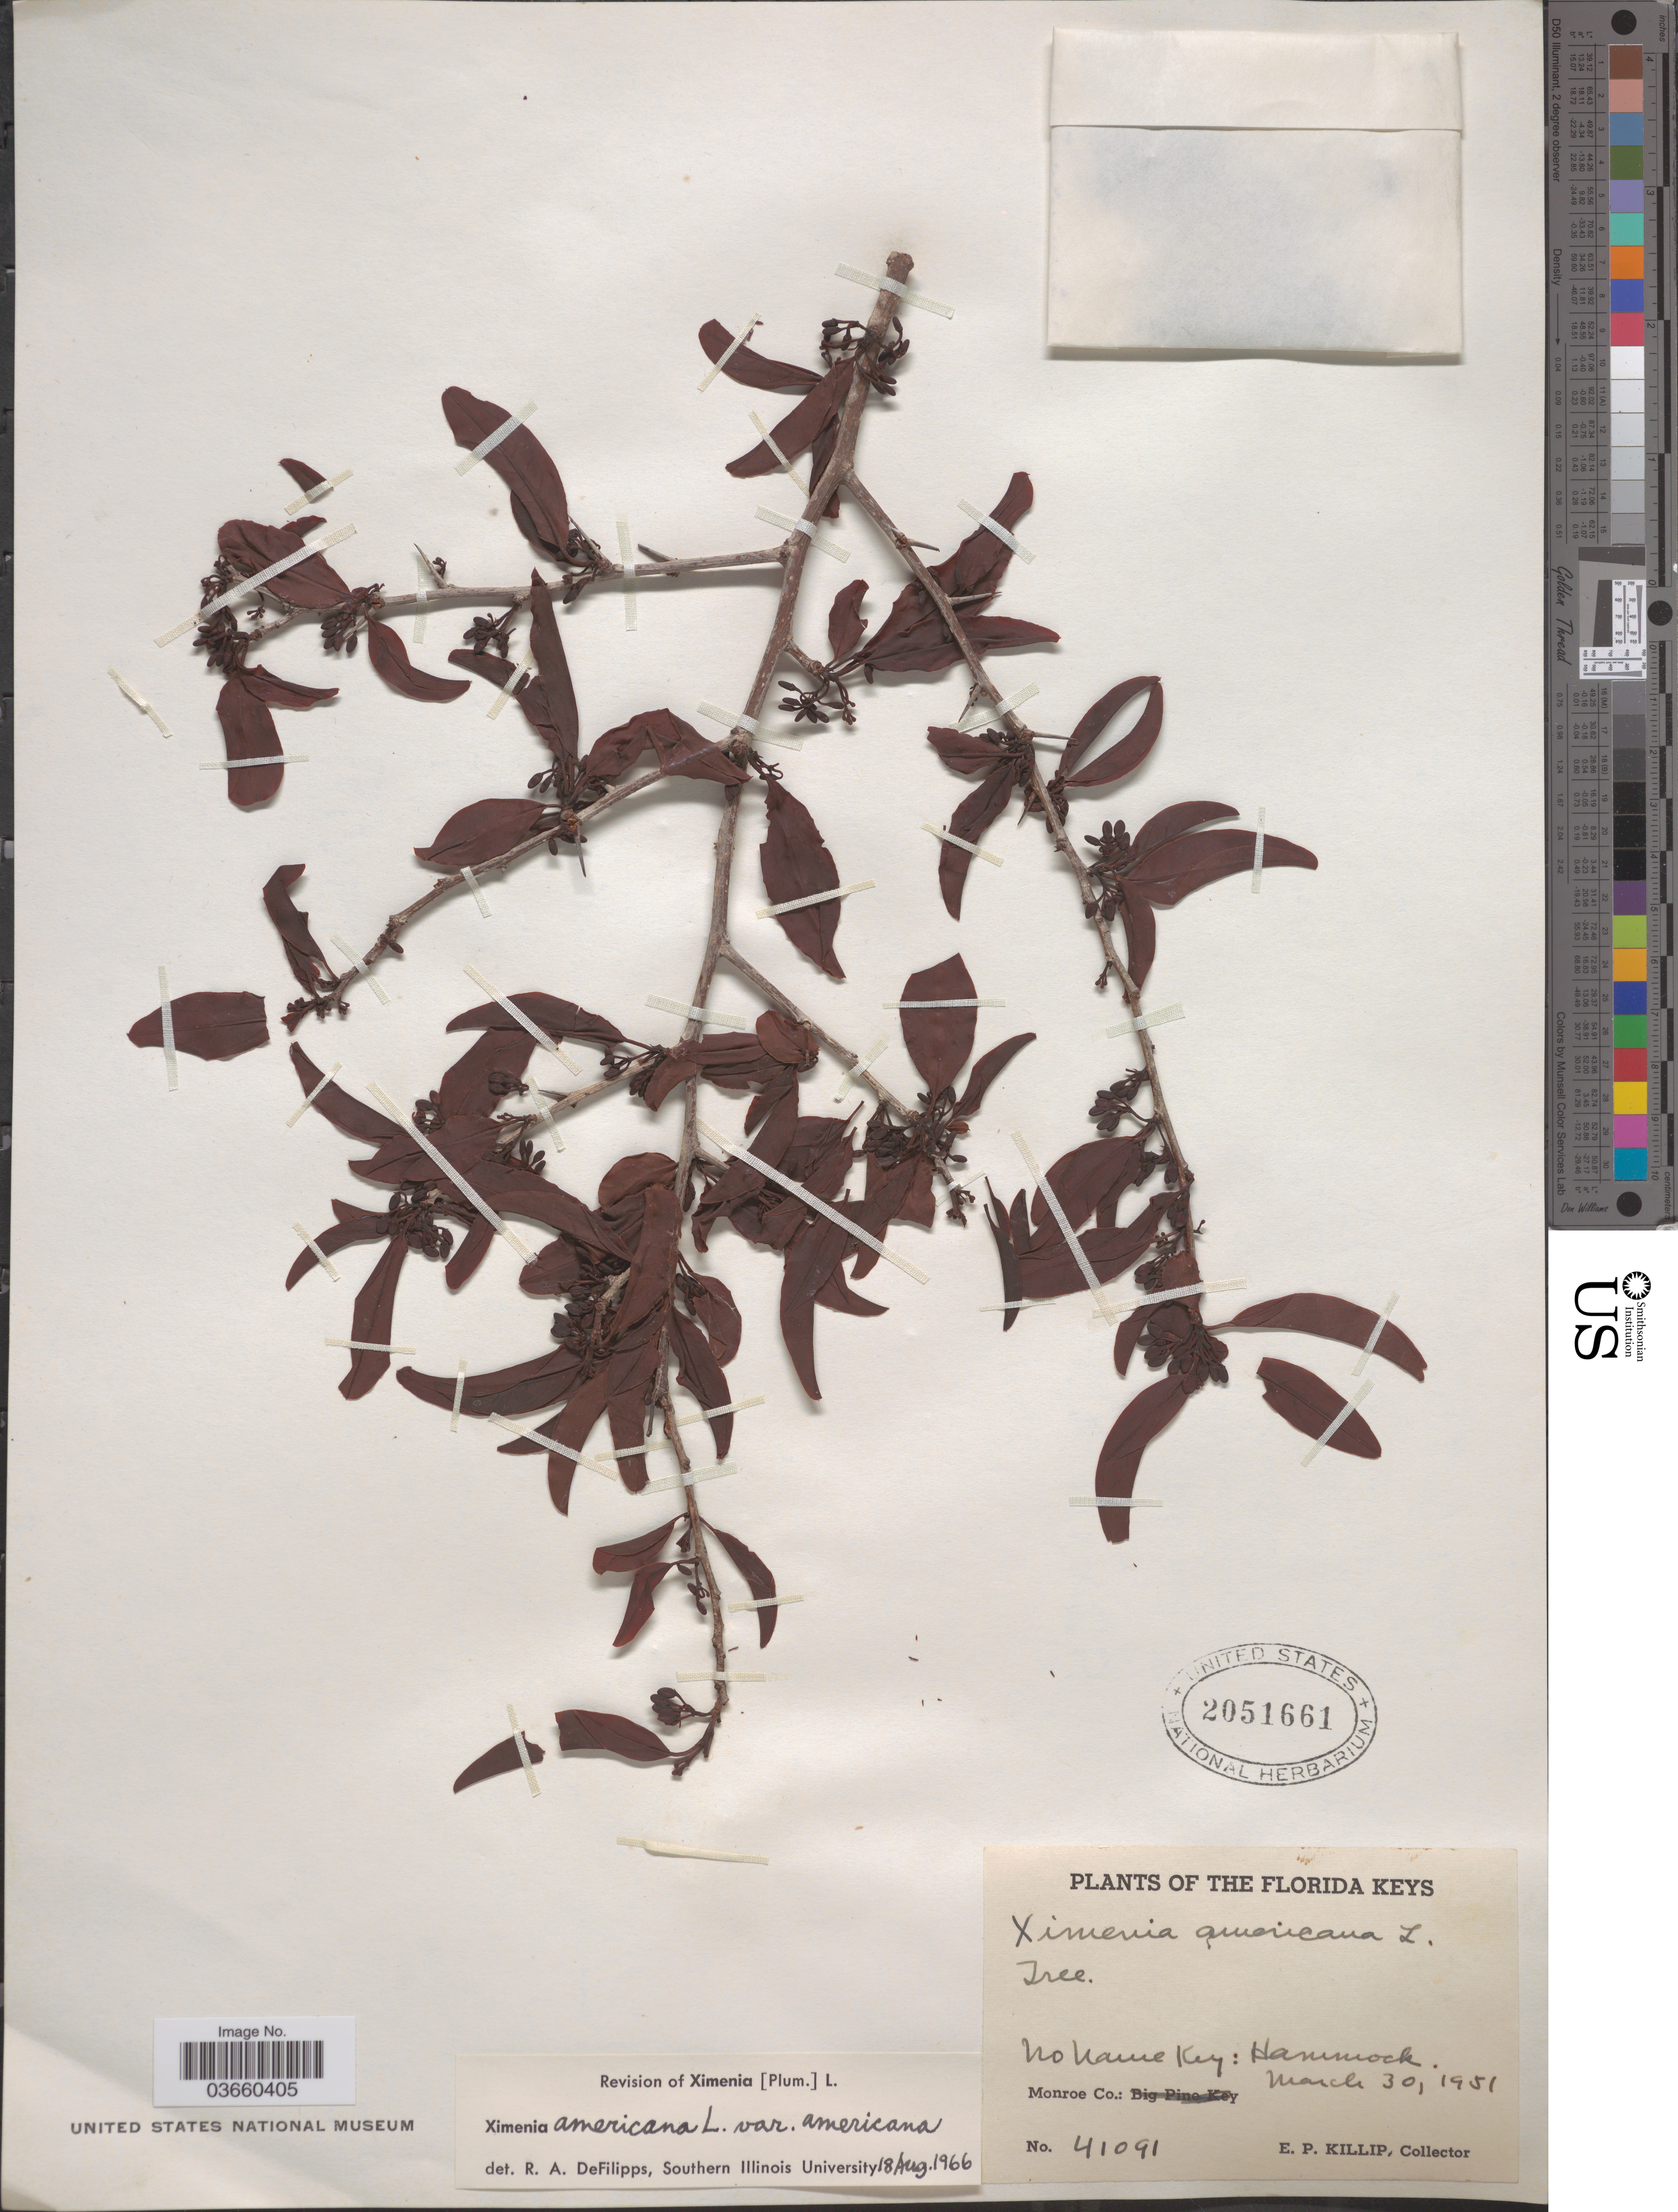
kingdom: Plantae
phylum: Tracheophyta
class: Magnoliopsida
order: Santalales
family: Ximeniaceae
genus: Ximenia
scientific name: Ximenia americana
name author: L.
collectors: E. P. Killip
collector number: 41091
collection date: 1951-03-30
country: United States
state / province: Florida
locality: The Florida Keys. No Name Key: Hammock. Monroe Co.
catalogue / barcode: US 2051661